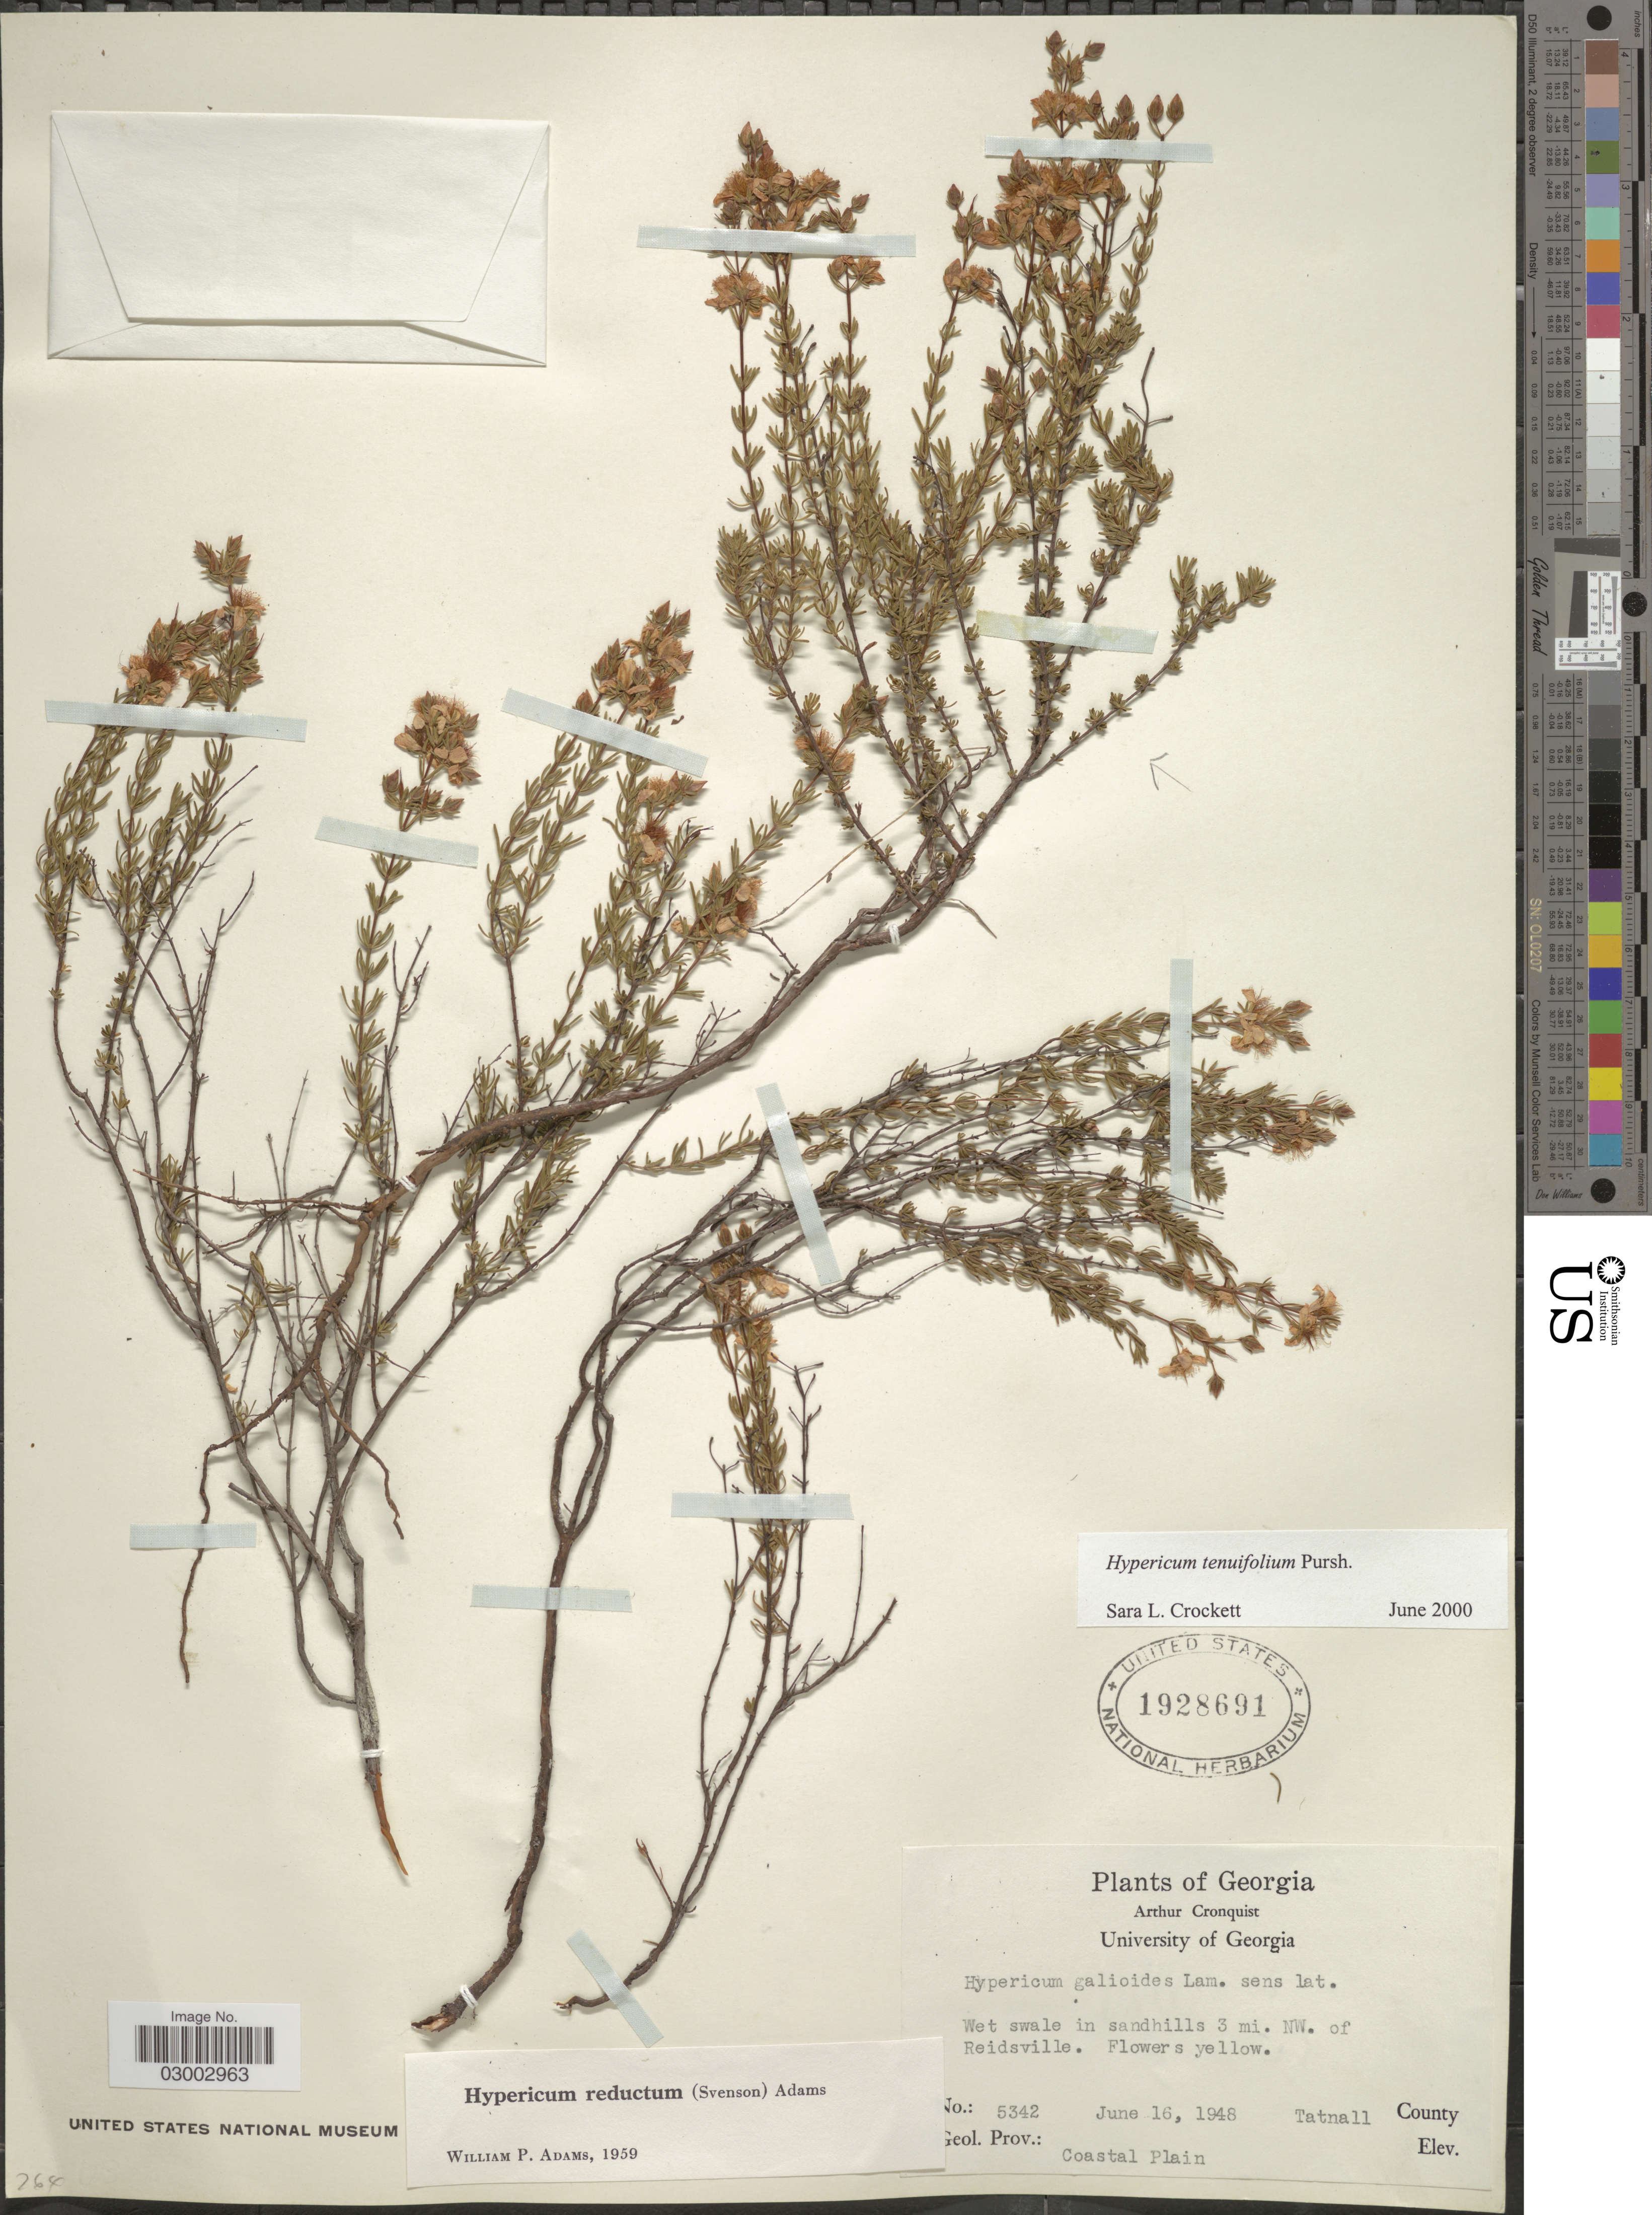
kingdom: Plantae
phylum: Tracheophyta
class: Magnoliopsida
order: Malpighiales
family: Hypericaceae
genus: Hypericum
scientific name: Hypericum tenuifolium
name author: Pursh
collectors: A. J. Cronquist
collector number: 5342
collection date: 1948-06-16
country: United States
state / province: Georgia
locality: Wet swale in sandhills 3 mi. NW. of Reidsville. Tatnall County. Geol. Prov.: Coastal Plain.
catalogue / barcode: US 1928691